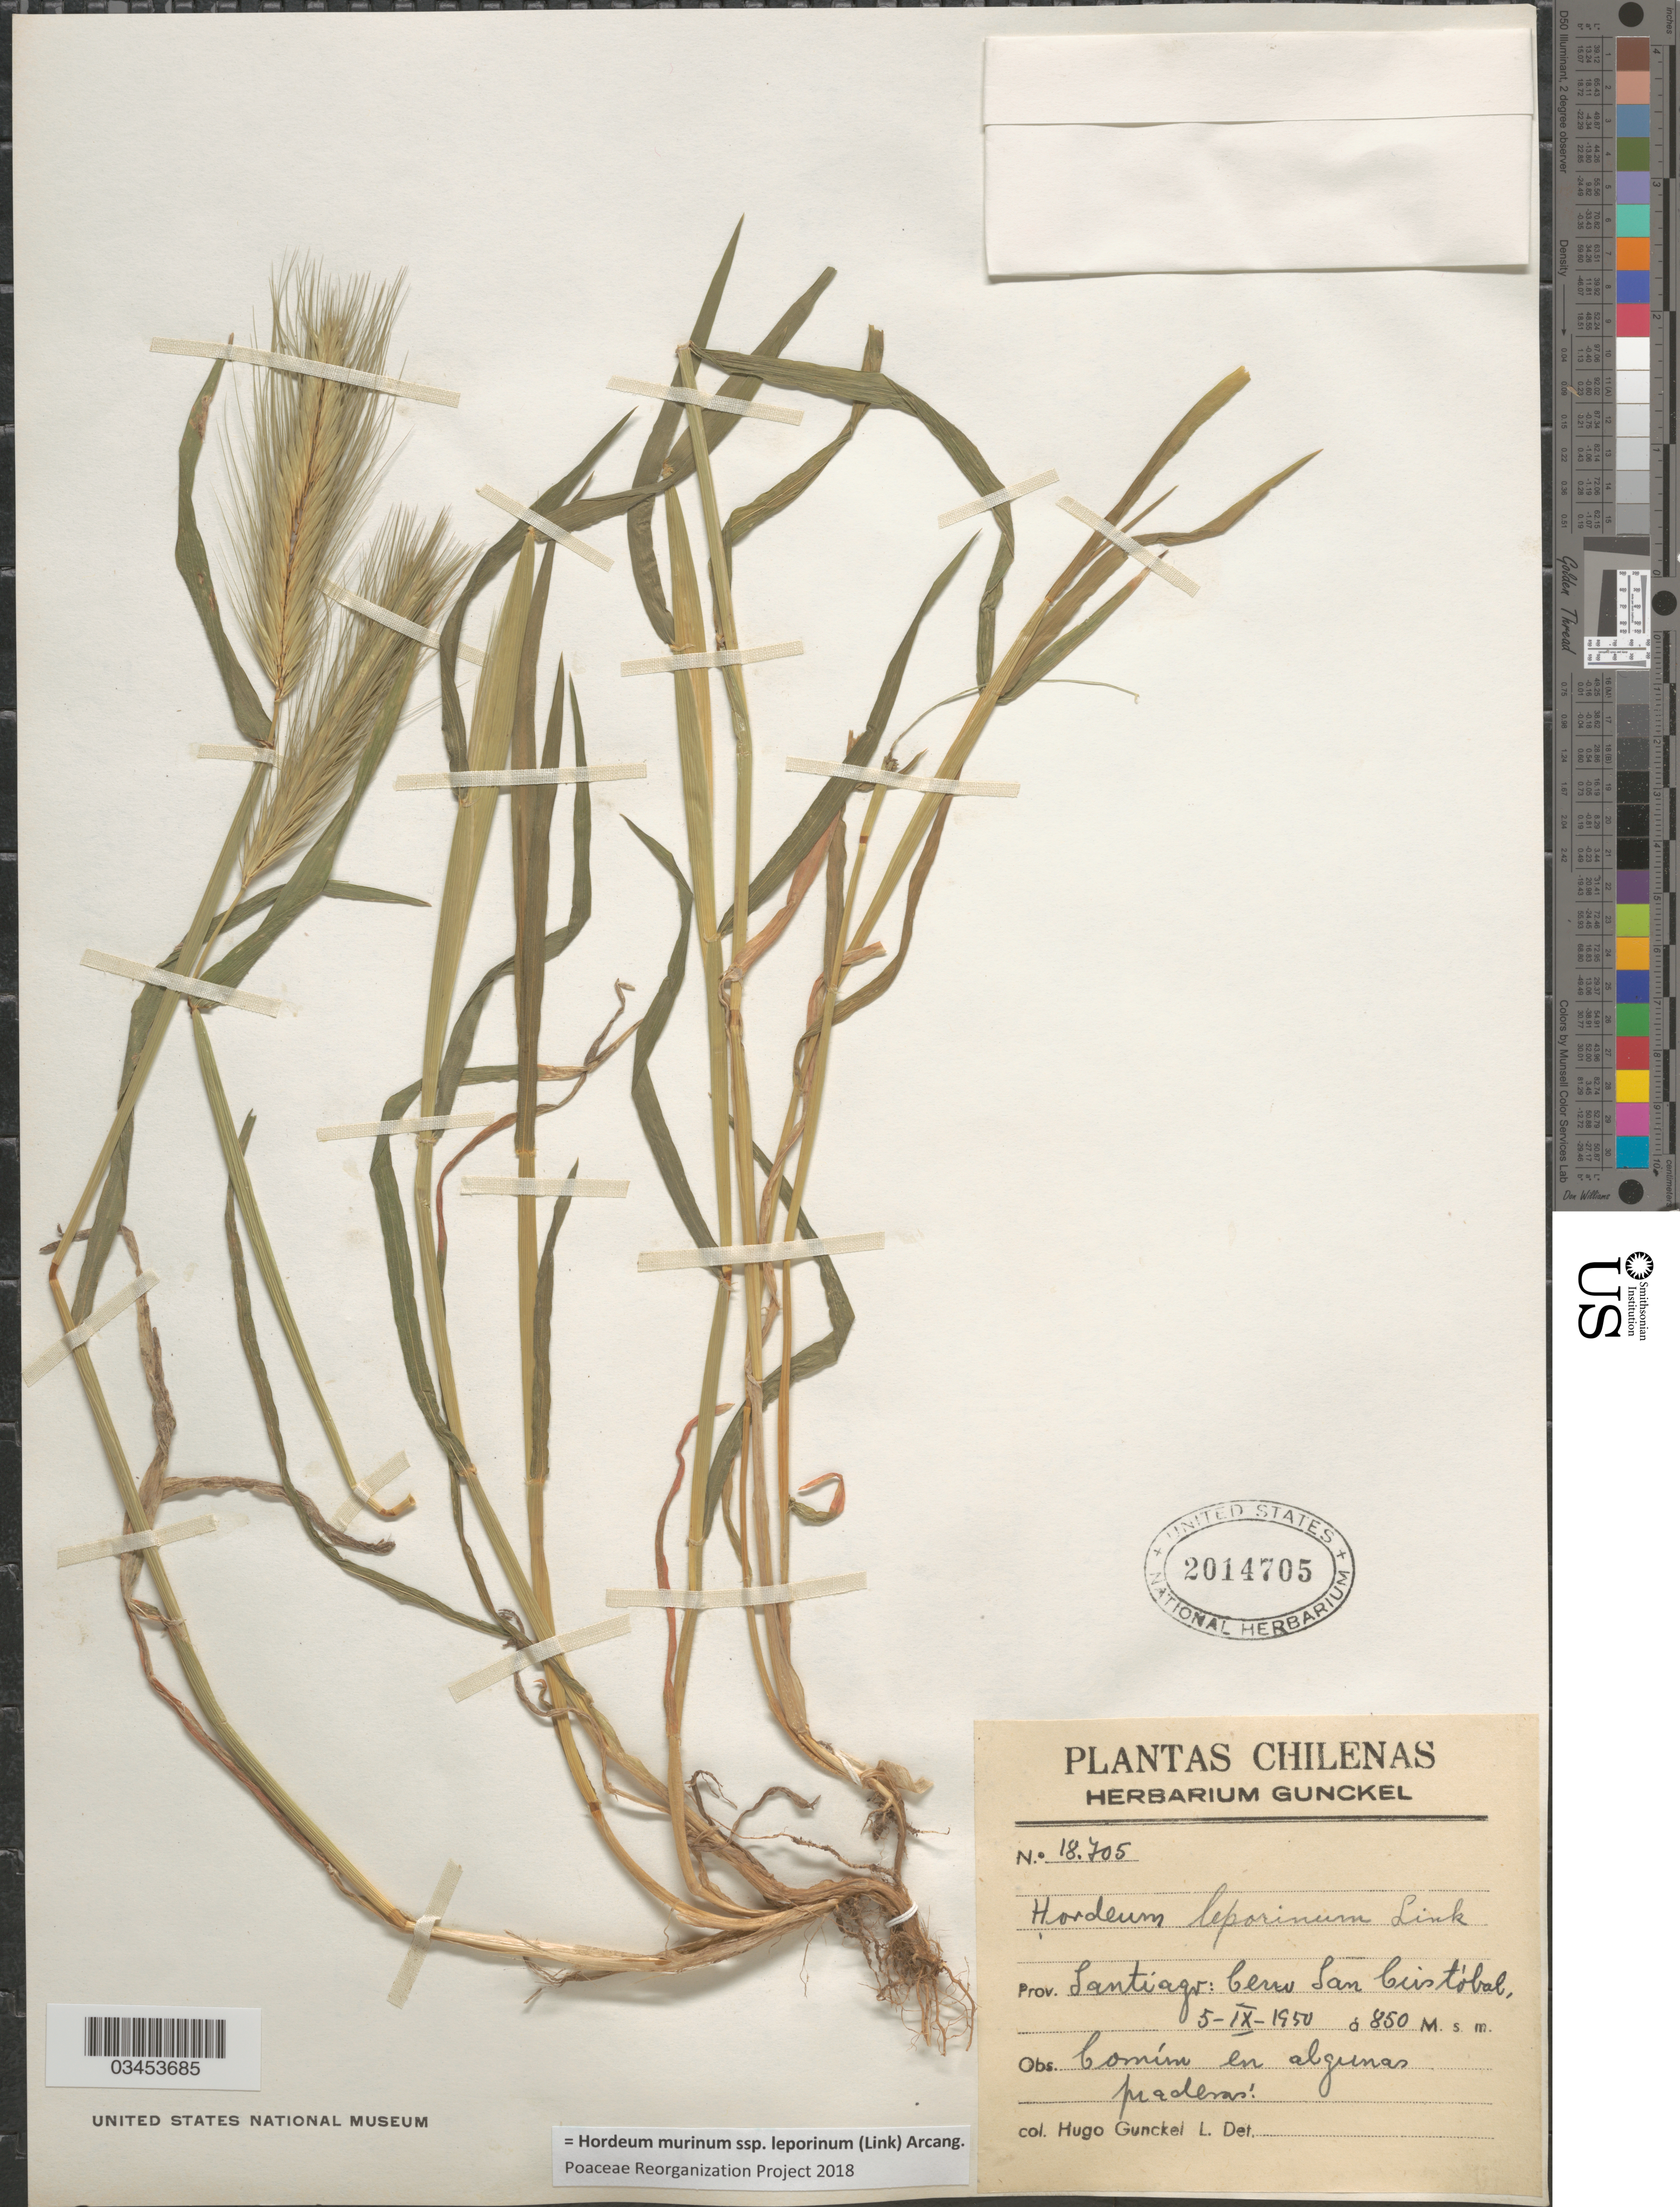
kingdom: Plantae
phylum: Tracheophyta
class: Liliopsida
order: Poales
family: Poaceae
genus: Hordeum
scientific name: Hordeum murinum subsp. leporinum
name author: (Link) Arcang.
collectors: H. Gunckel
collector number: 18705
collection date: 1950-09-05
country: Chile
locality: Prov. Santiago: Cerro San Cristòbal.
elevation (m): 850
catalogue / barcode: US 2014705